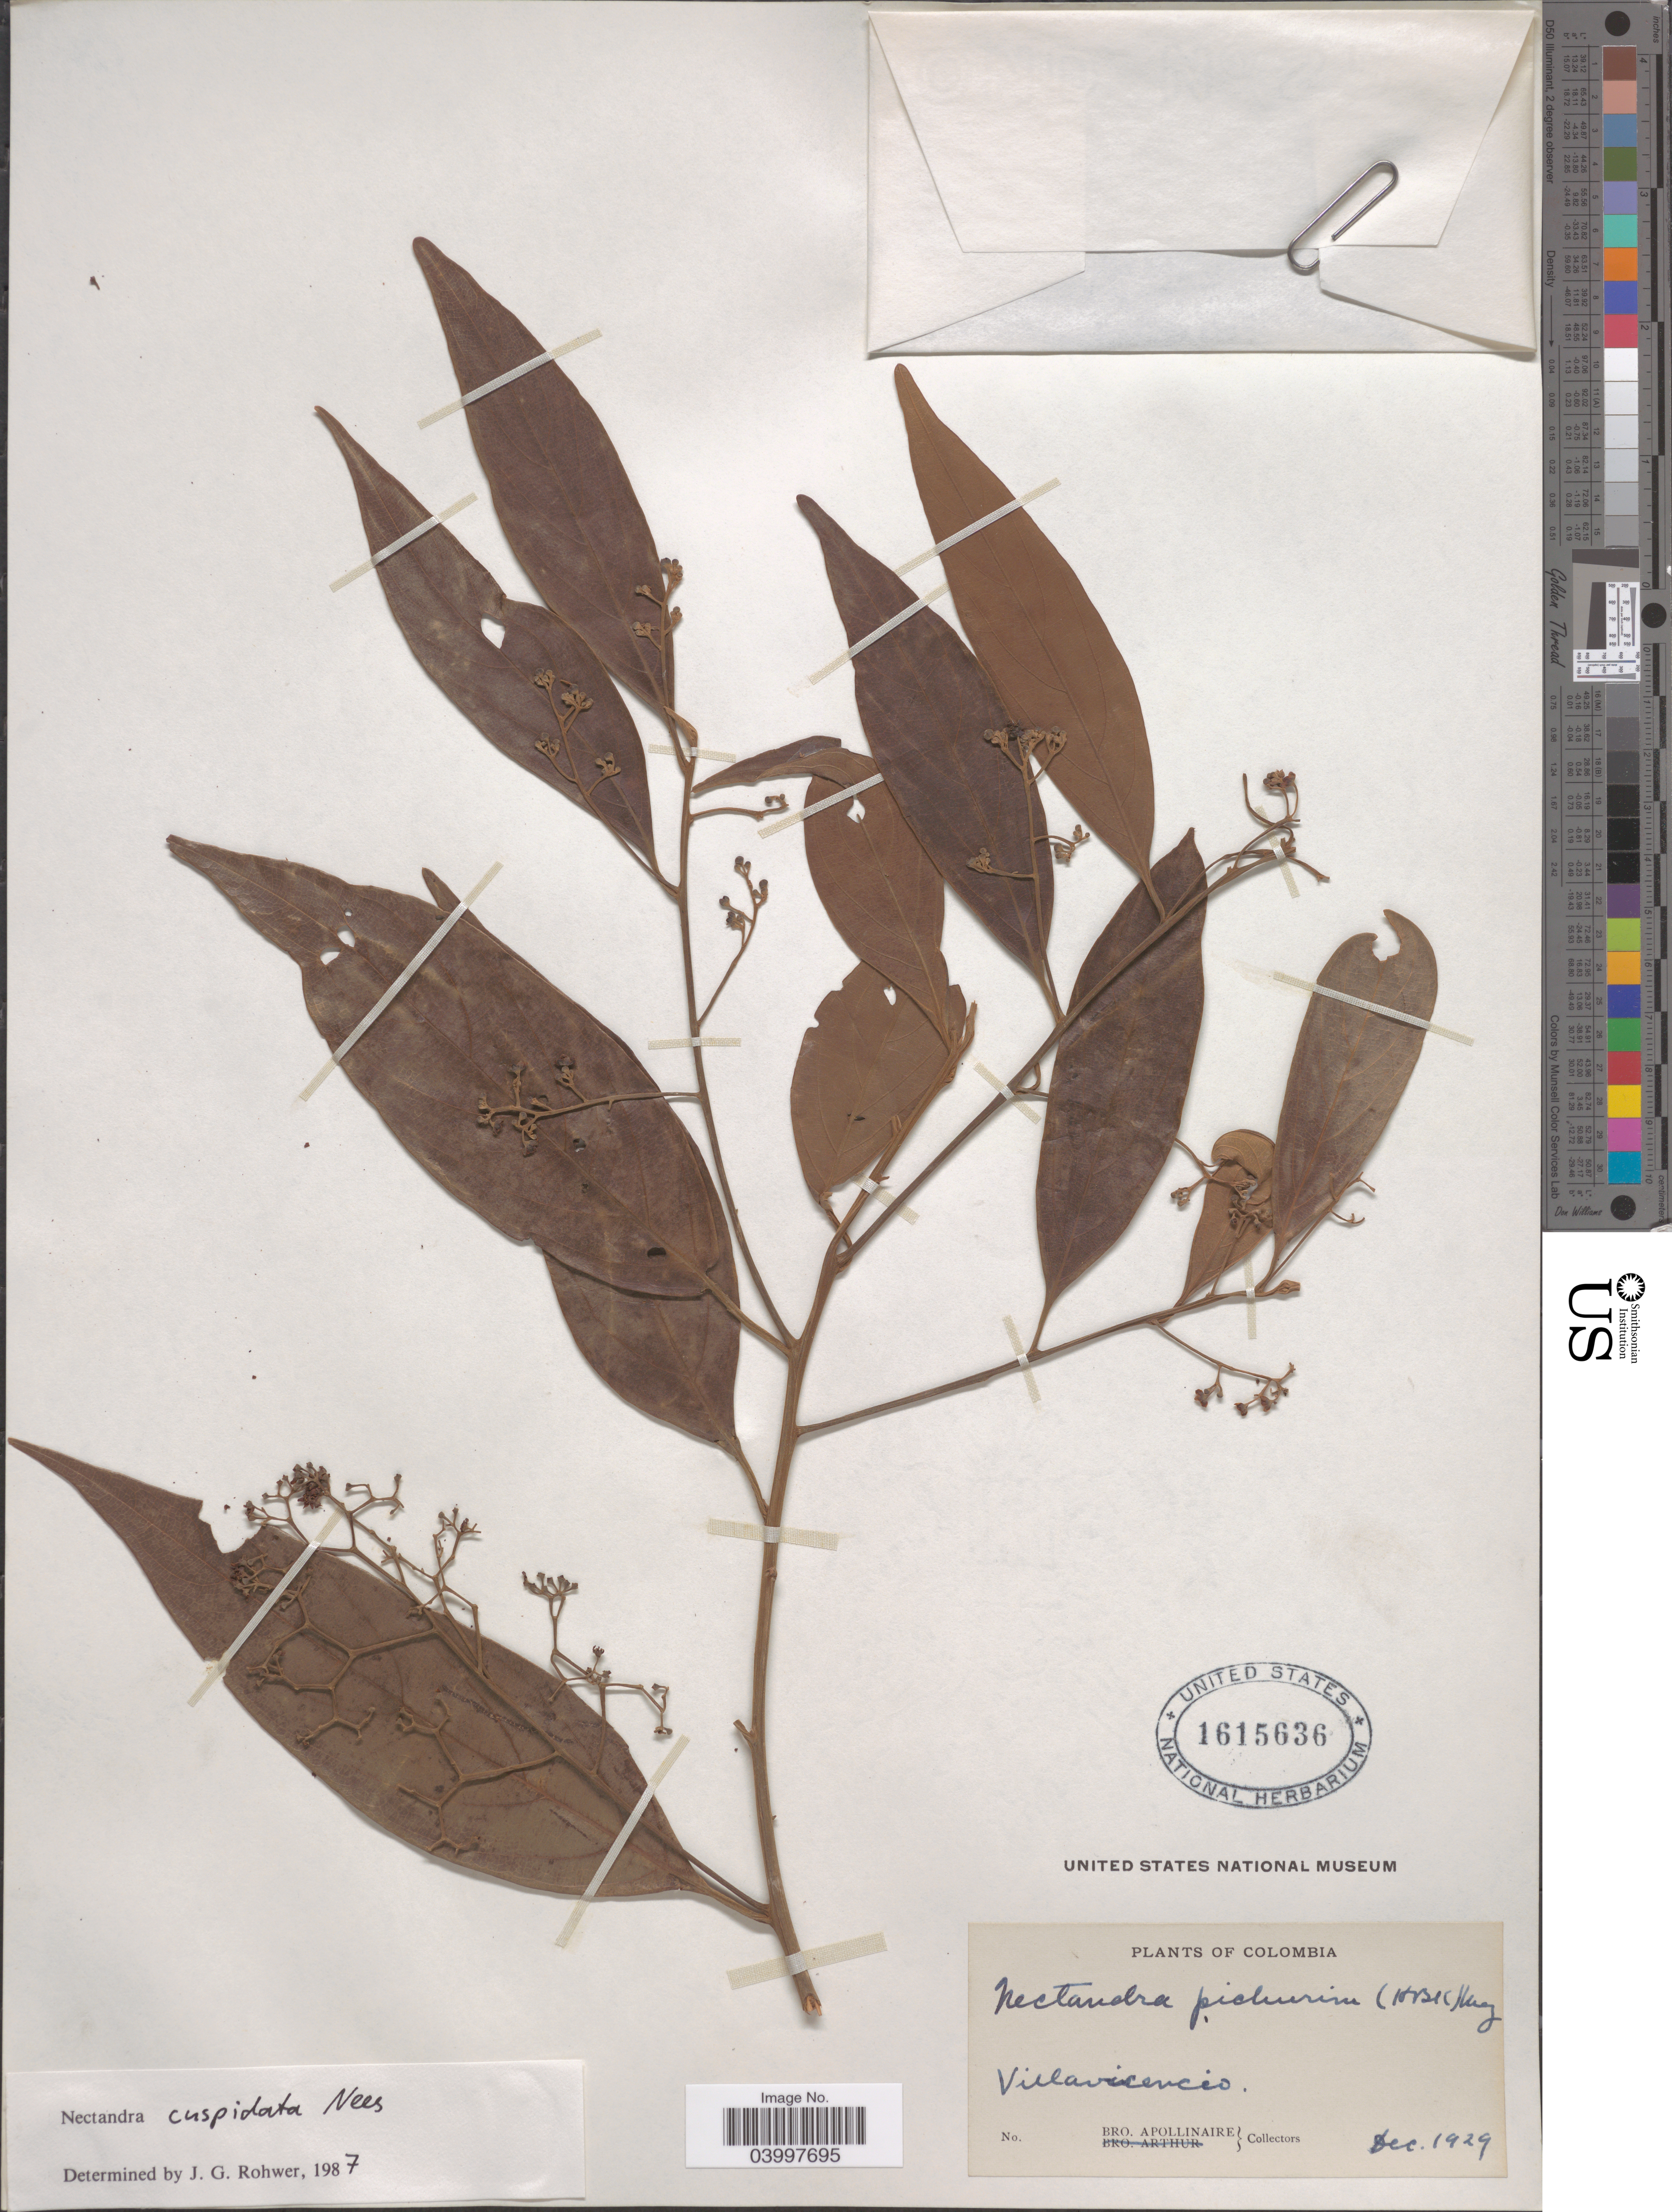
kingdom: Plantae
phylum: Tracheophyta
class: Magnoliopsida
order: Laurales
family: Lauraceae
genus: Nectandra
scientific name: Nectandra cuspidata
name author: Nees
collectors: Bro. Apollinaire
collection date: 1929-12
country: Colombia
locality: Villavicencio.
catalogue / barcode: US 1615636